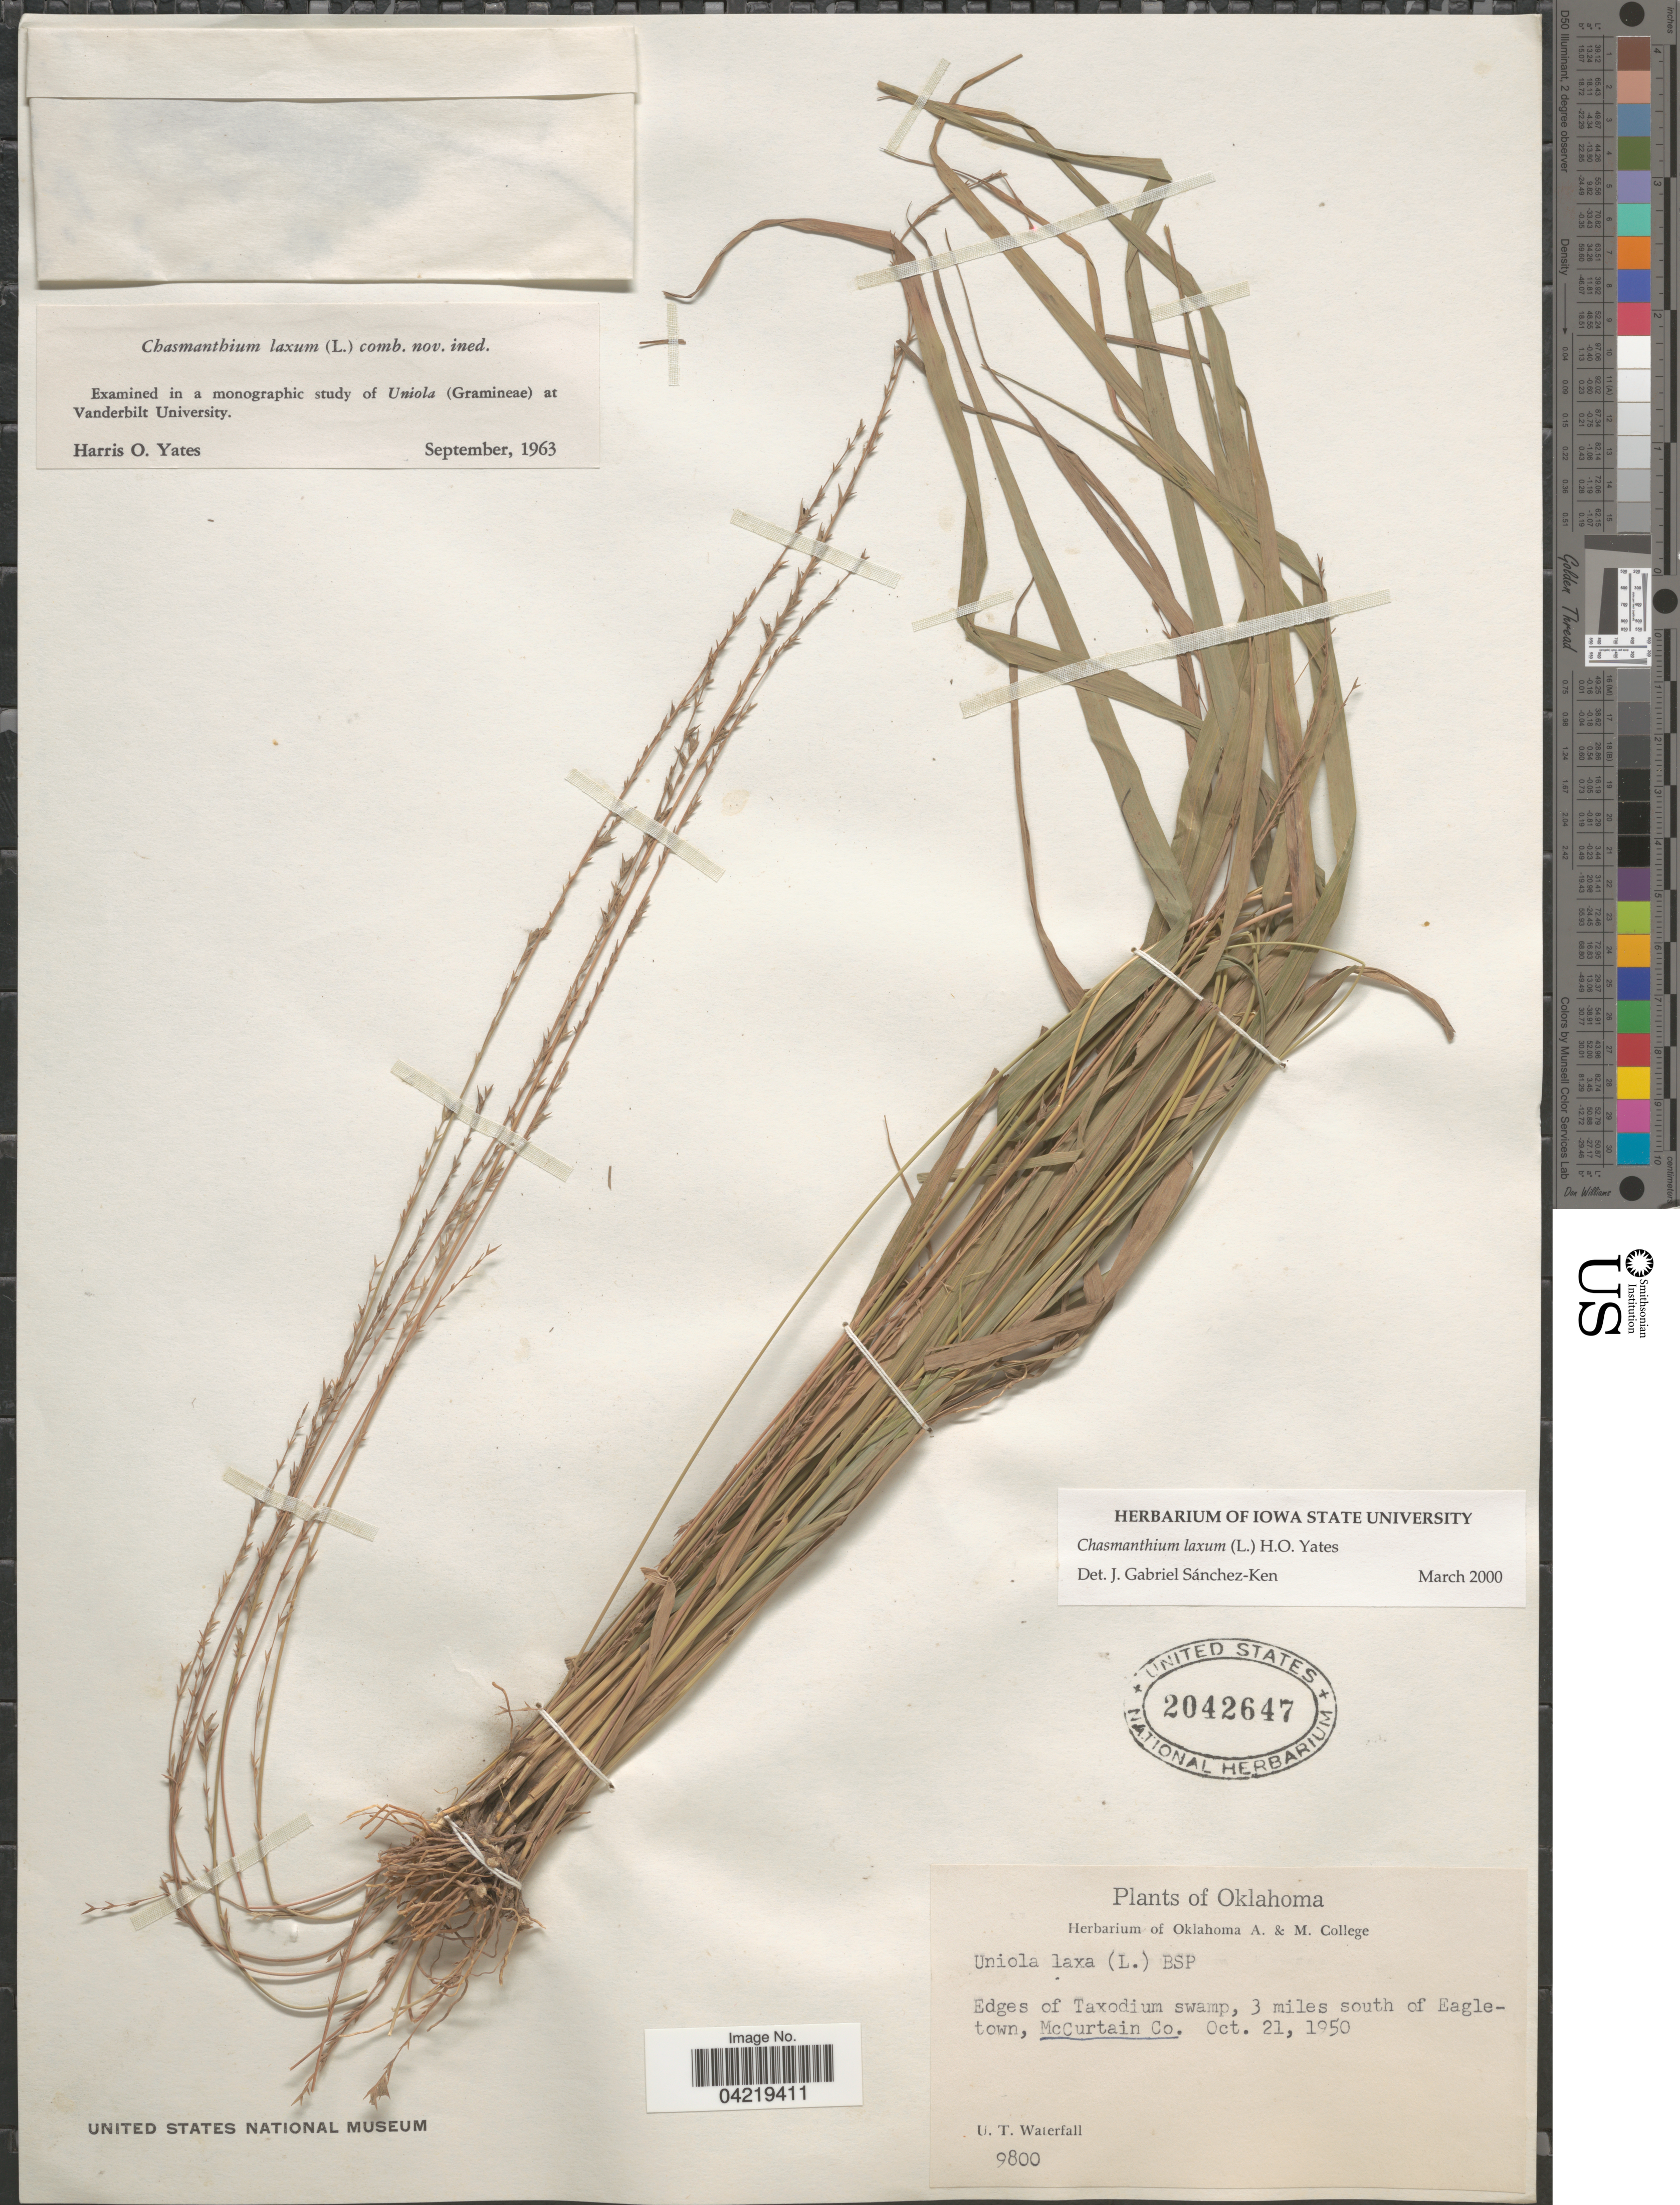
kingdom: Plantae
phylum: Tracheophyta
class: Liliopsida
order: Poales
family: Poaceae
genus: Chasmanthium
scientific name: Chasmanthium laxum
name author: (L.) H.O. Yates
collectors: U. T. Waterfall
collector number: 9800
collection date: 1950-10-21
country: United States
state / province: Oklahoma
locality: Edges of Taxodium swamp, 3 miles south of Eagletown, McCurtain Co.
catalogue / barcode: US 2042647